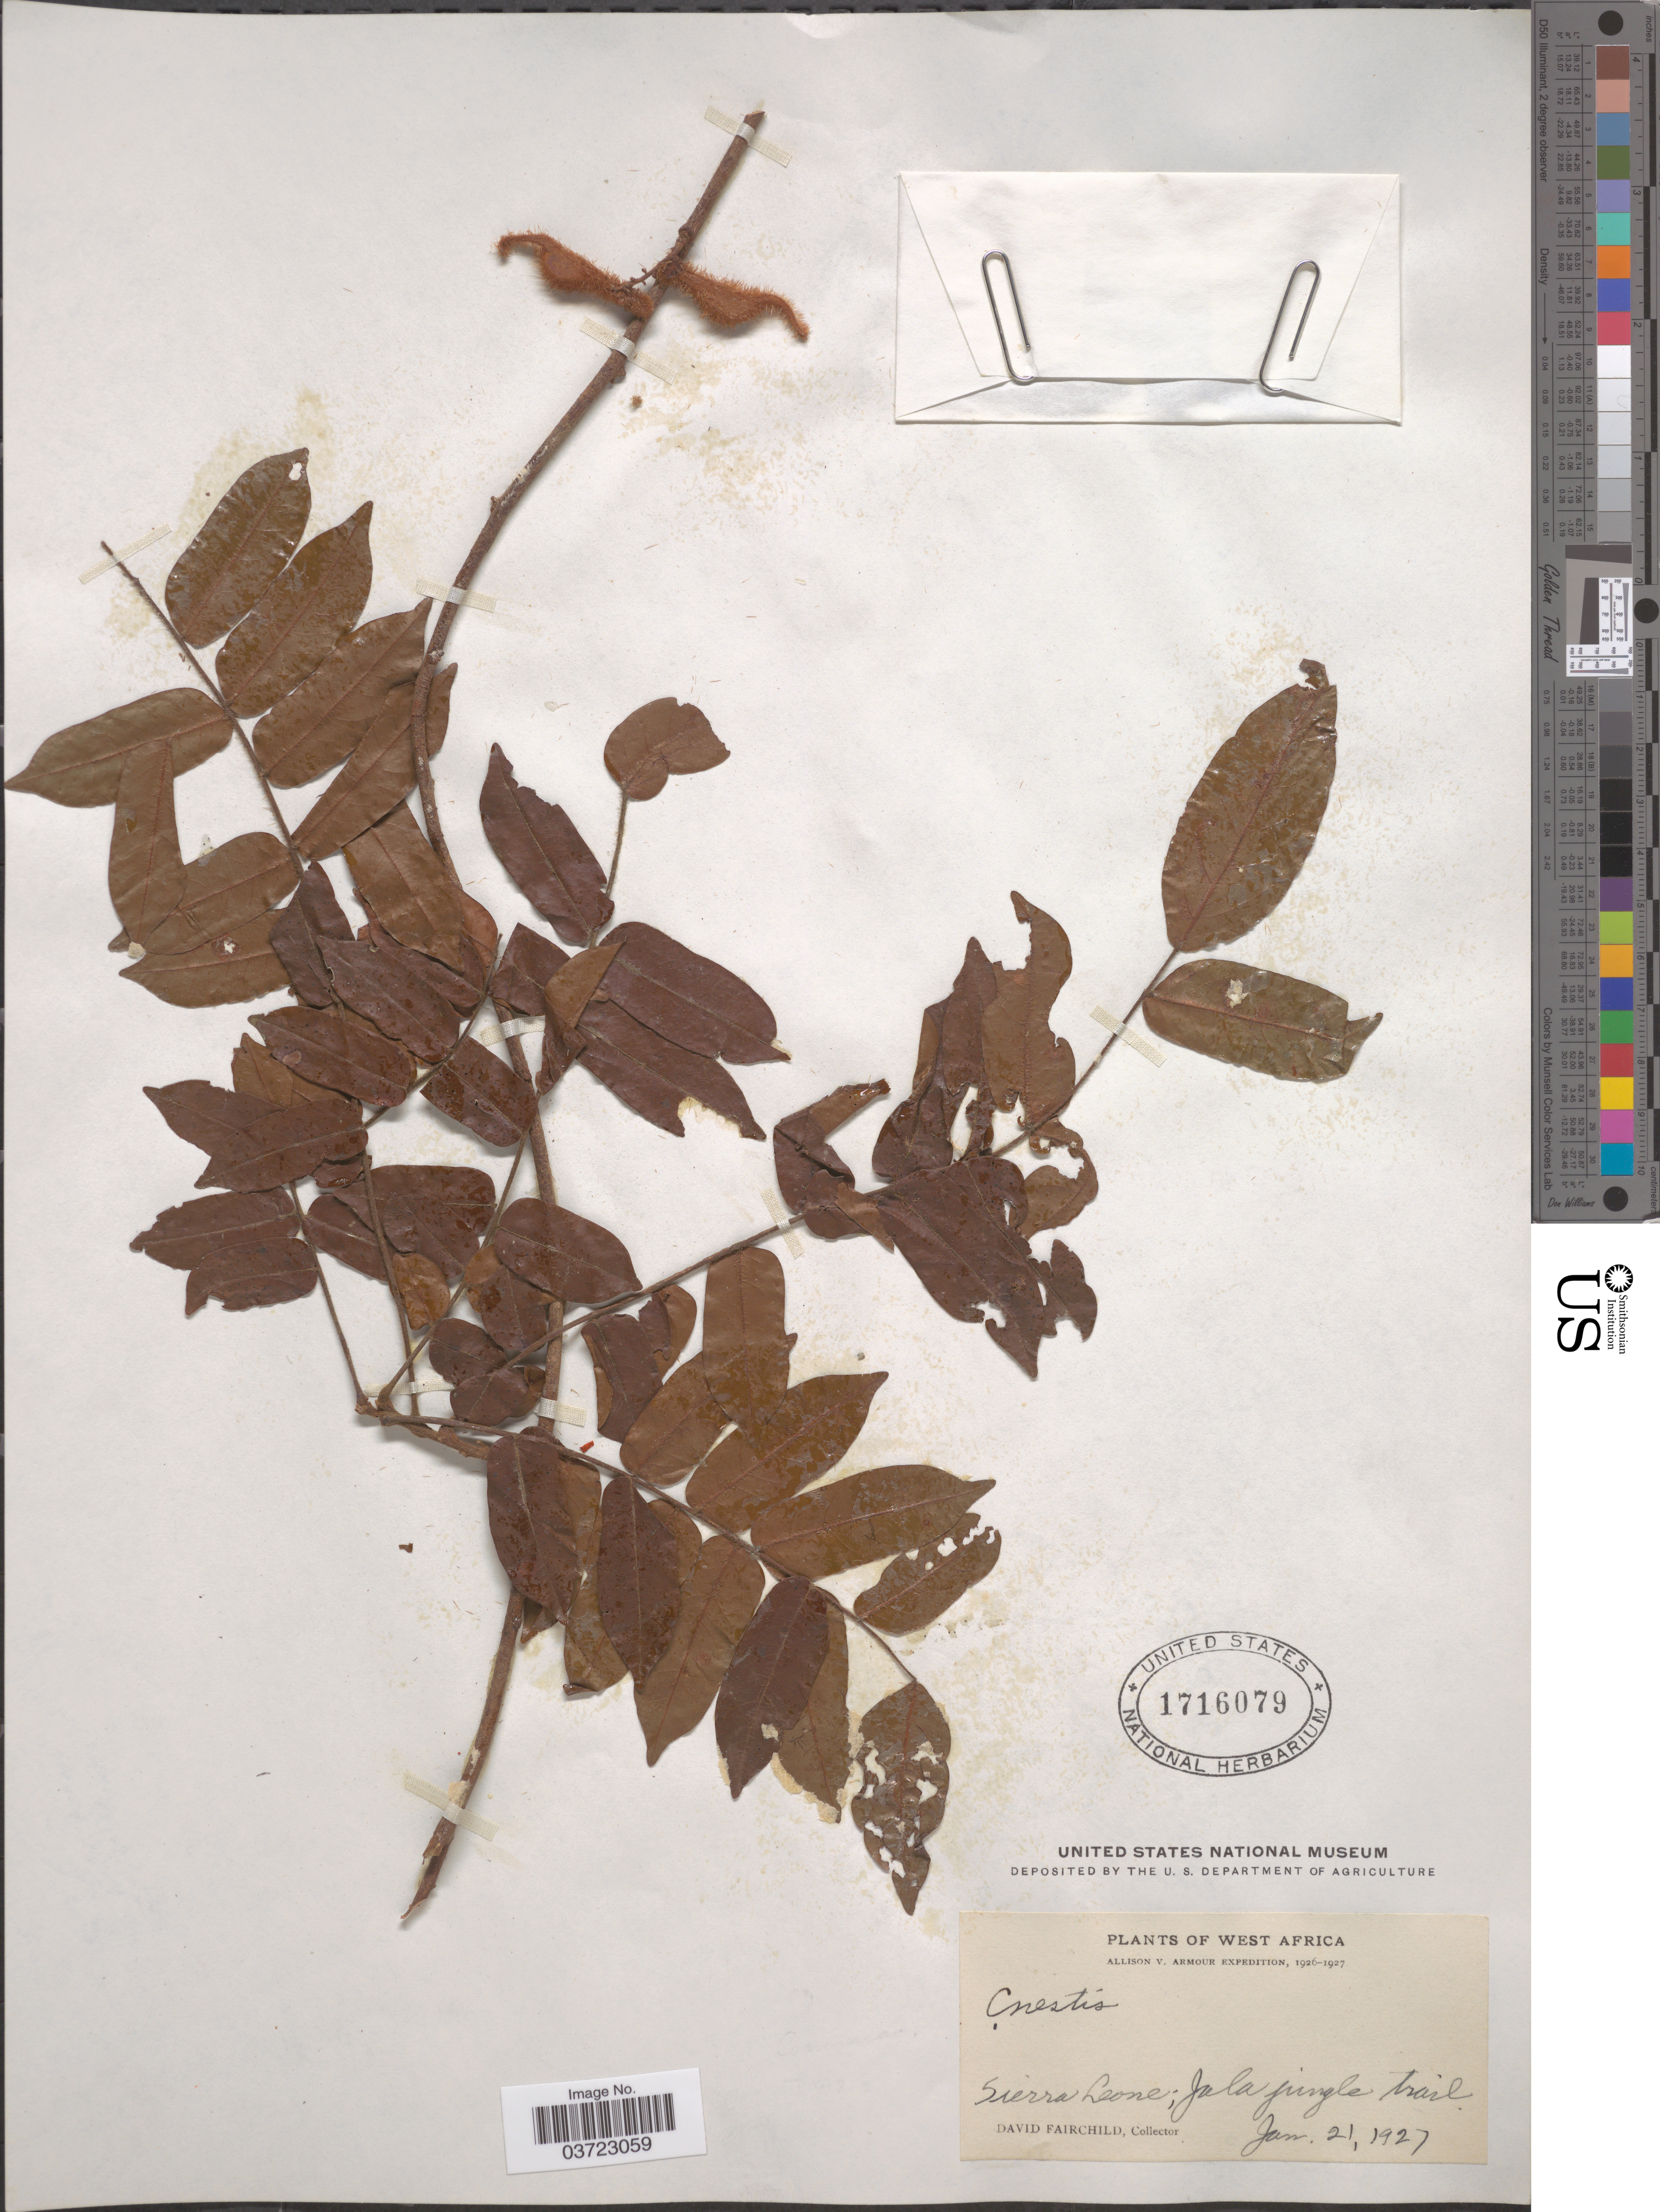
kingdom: Plantae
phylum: Tracheophyta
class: Magnoliopsida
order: Oxalidales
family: Connaraceae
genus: Cnestis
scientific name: Cnestis sp.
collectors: D. Fairchild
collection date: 1927-01-21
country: Sierra Leone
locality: West Africa. Jala jungle trail.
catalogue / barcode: US 1716079